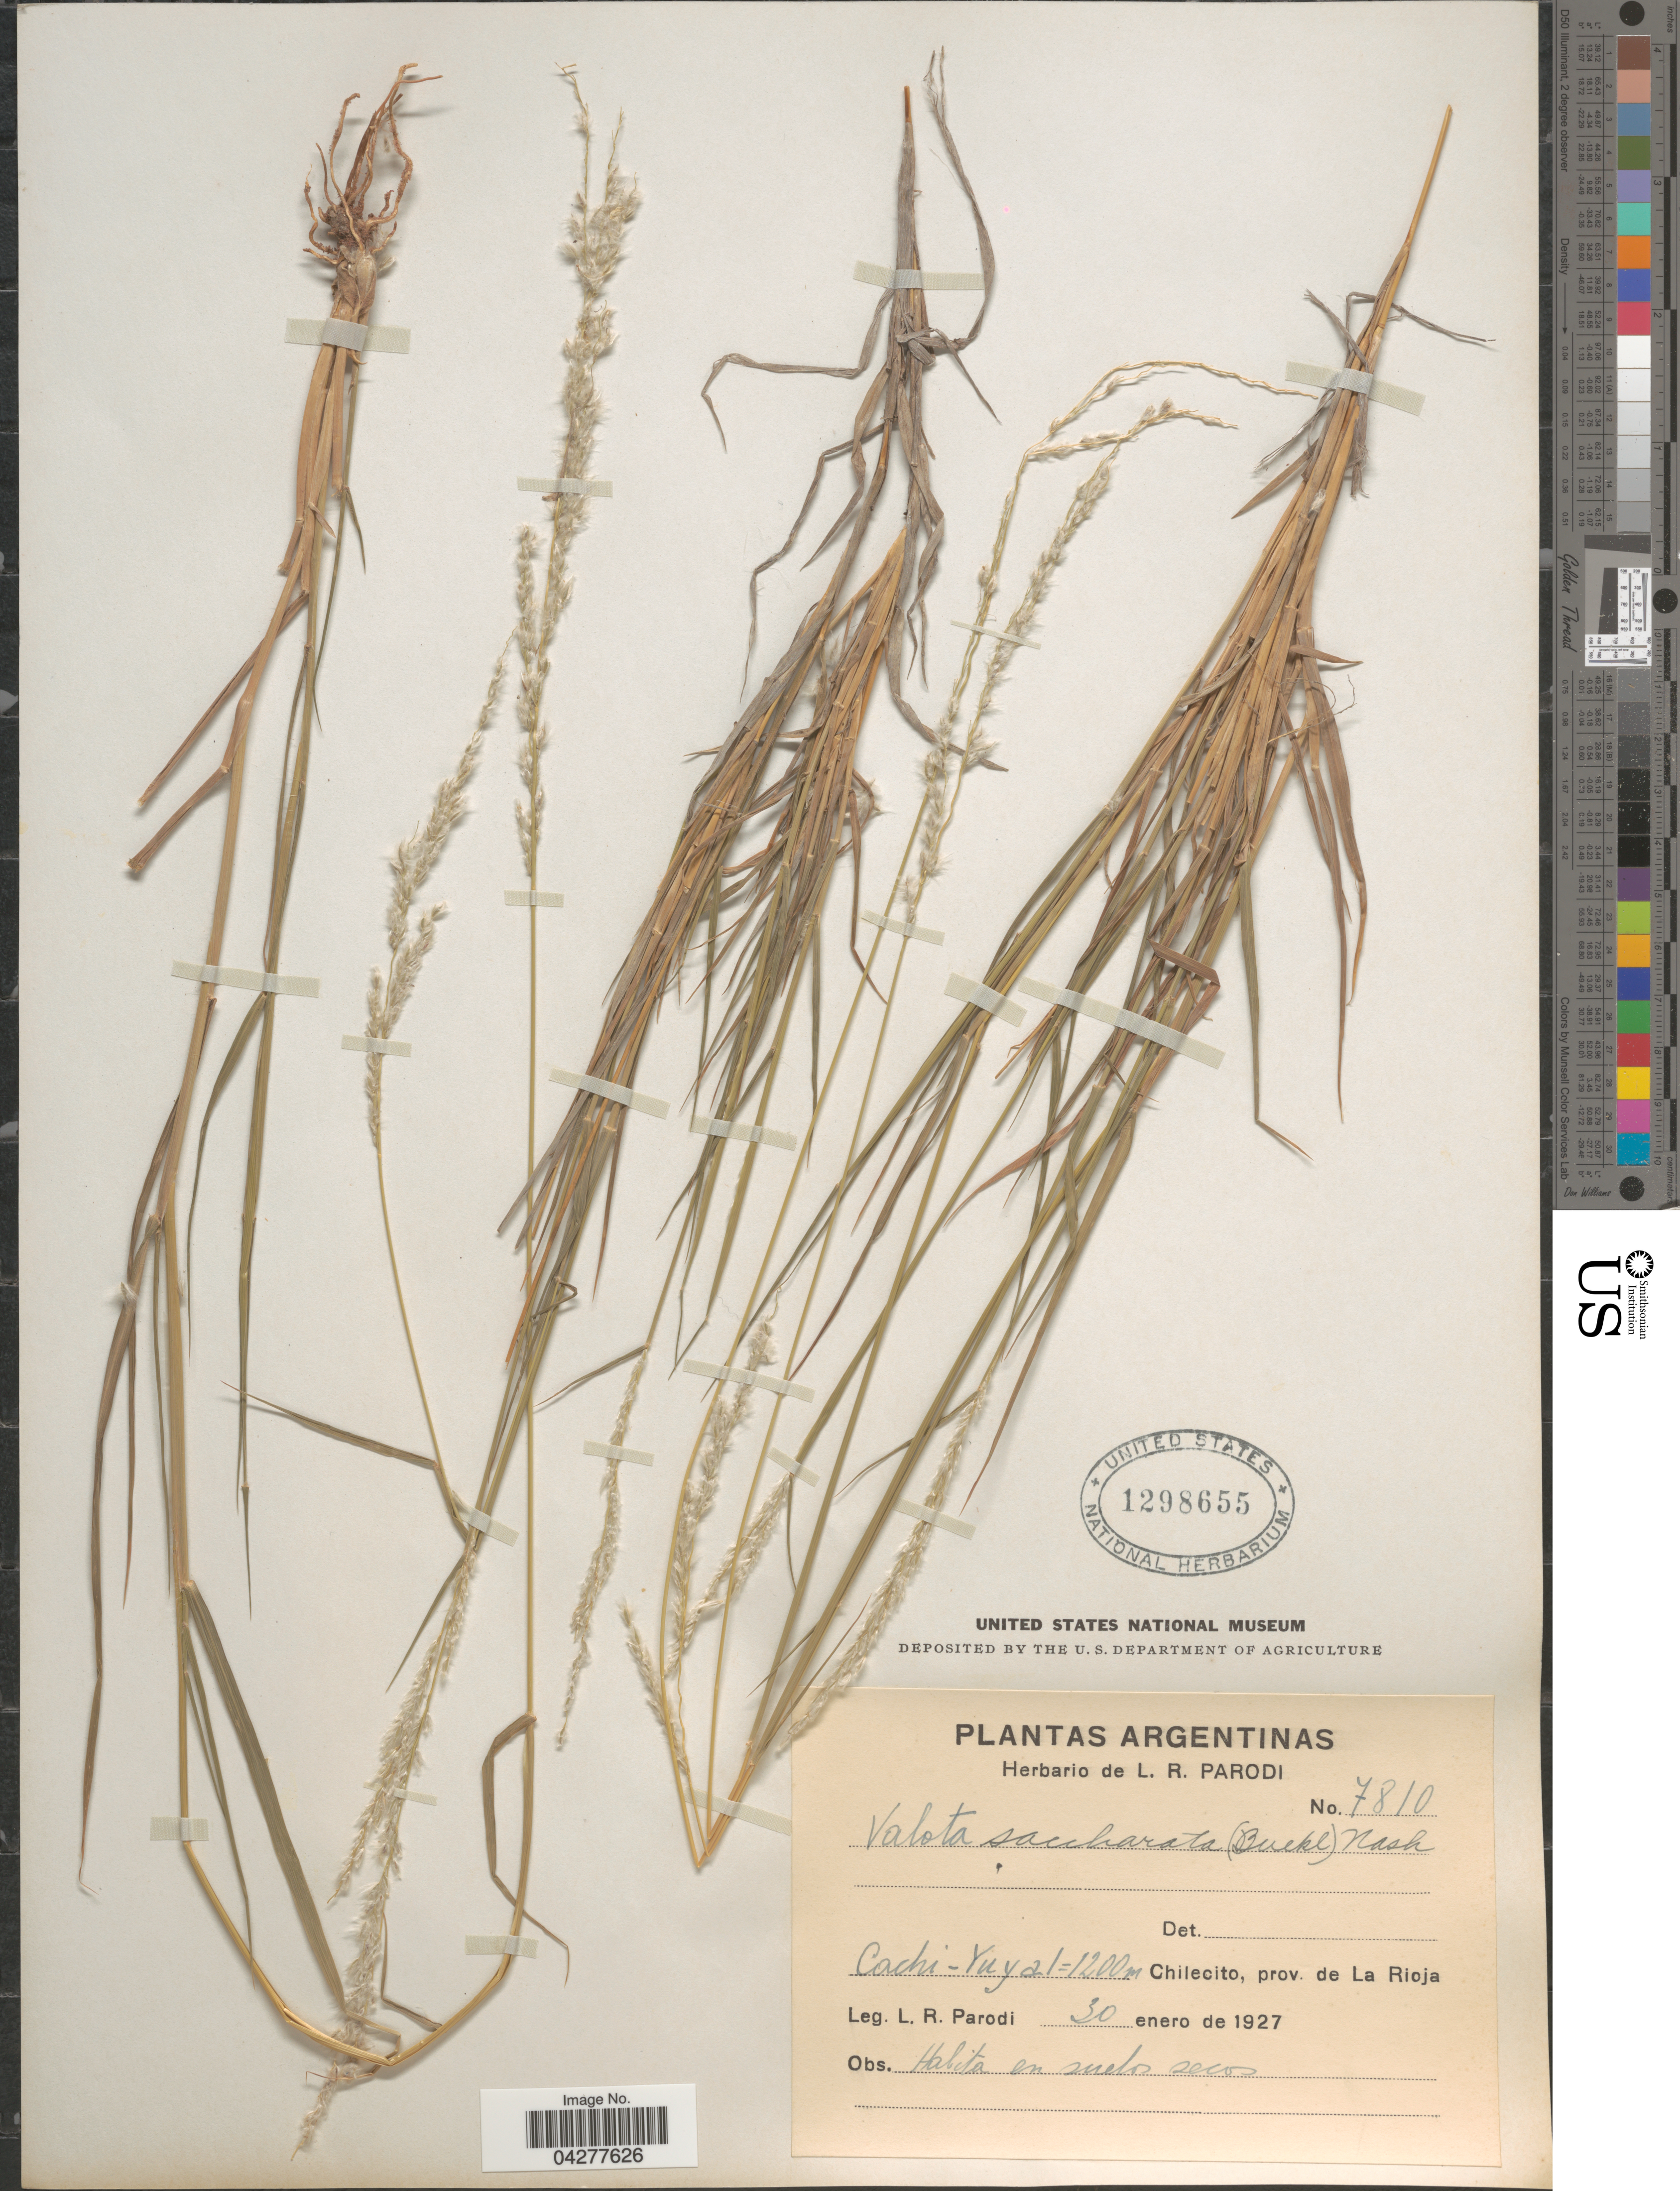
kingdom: Plantae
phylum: Tracheophyta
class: Liliopsida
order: Poales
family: Poaceae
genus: Digitaria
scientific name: Digitaria sp.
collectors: L. R. Parodi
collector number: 7810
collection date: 1927-01-30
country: Argentina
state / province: La Rioja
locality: Cachi-Yuyal. Chilecito.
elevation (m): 1200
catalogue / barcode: US 1298655